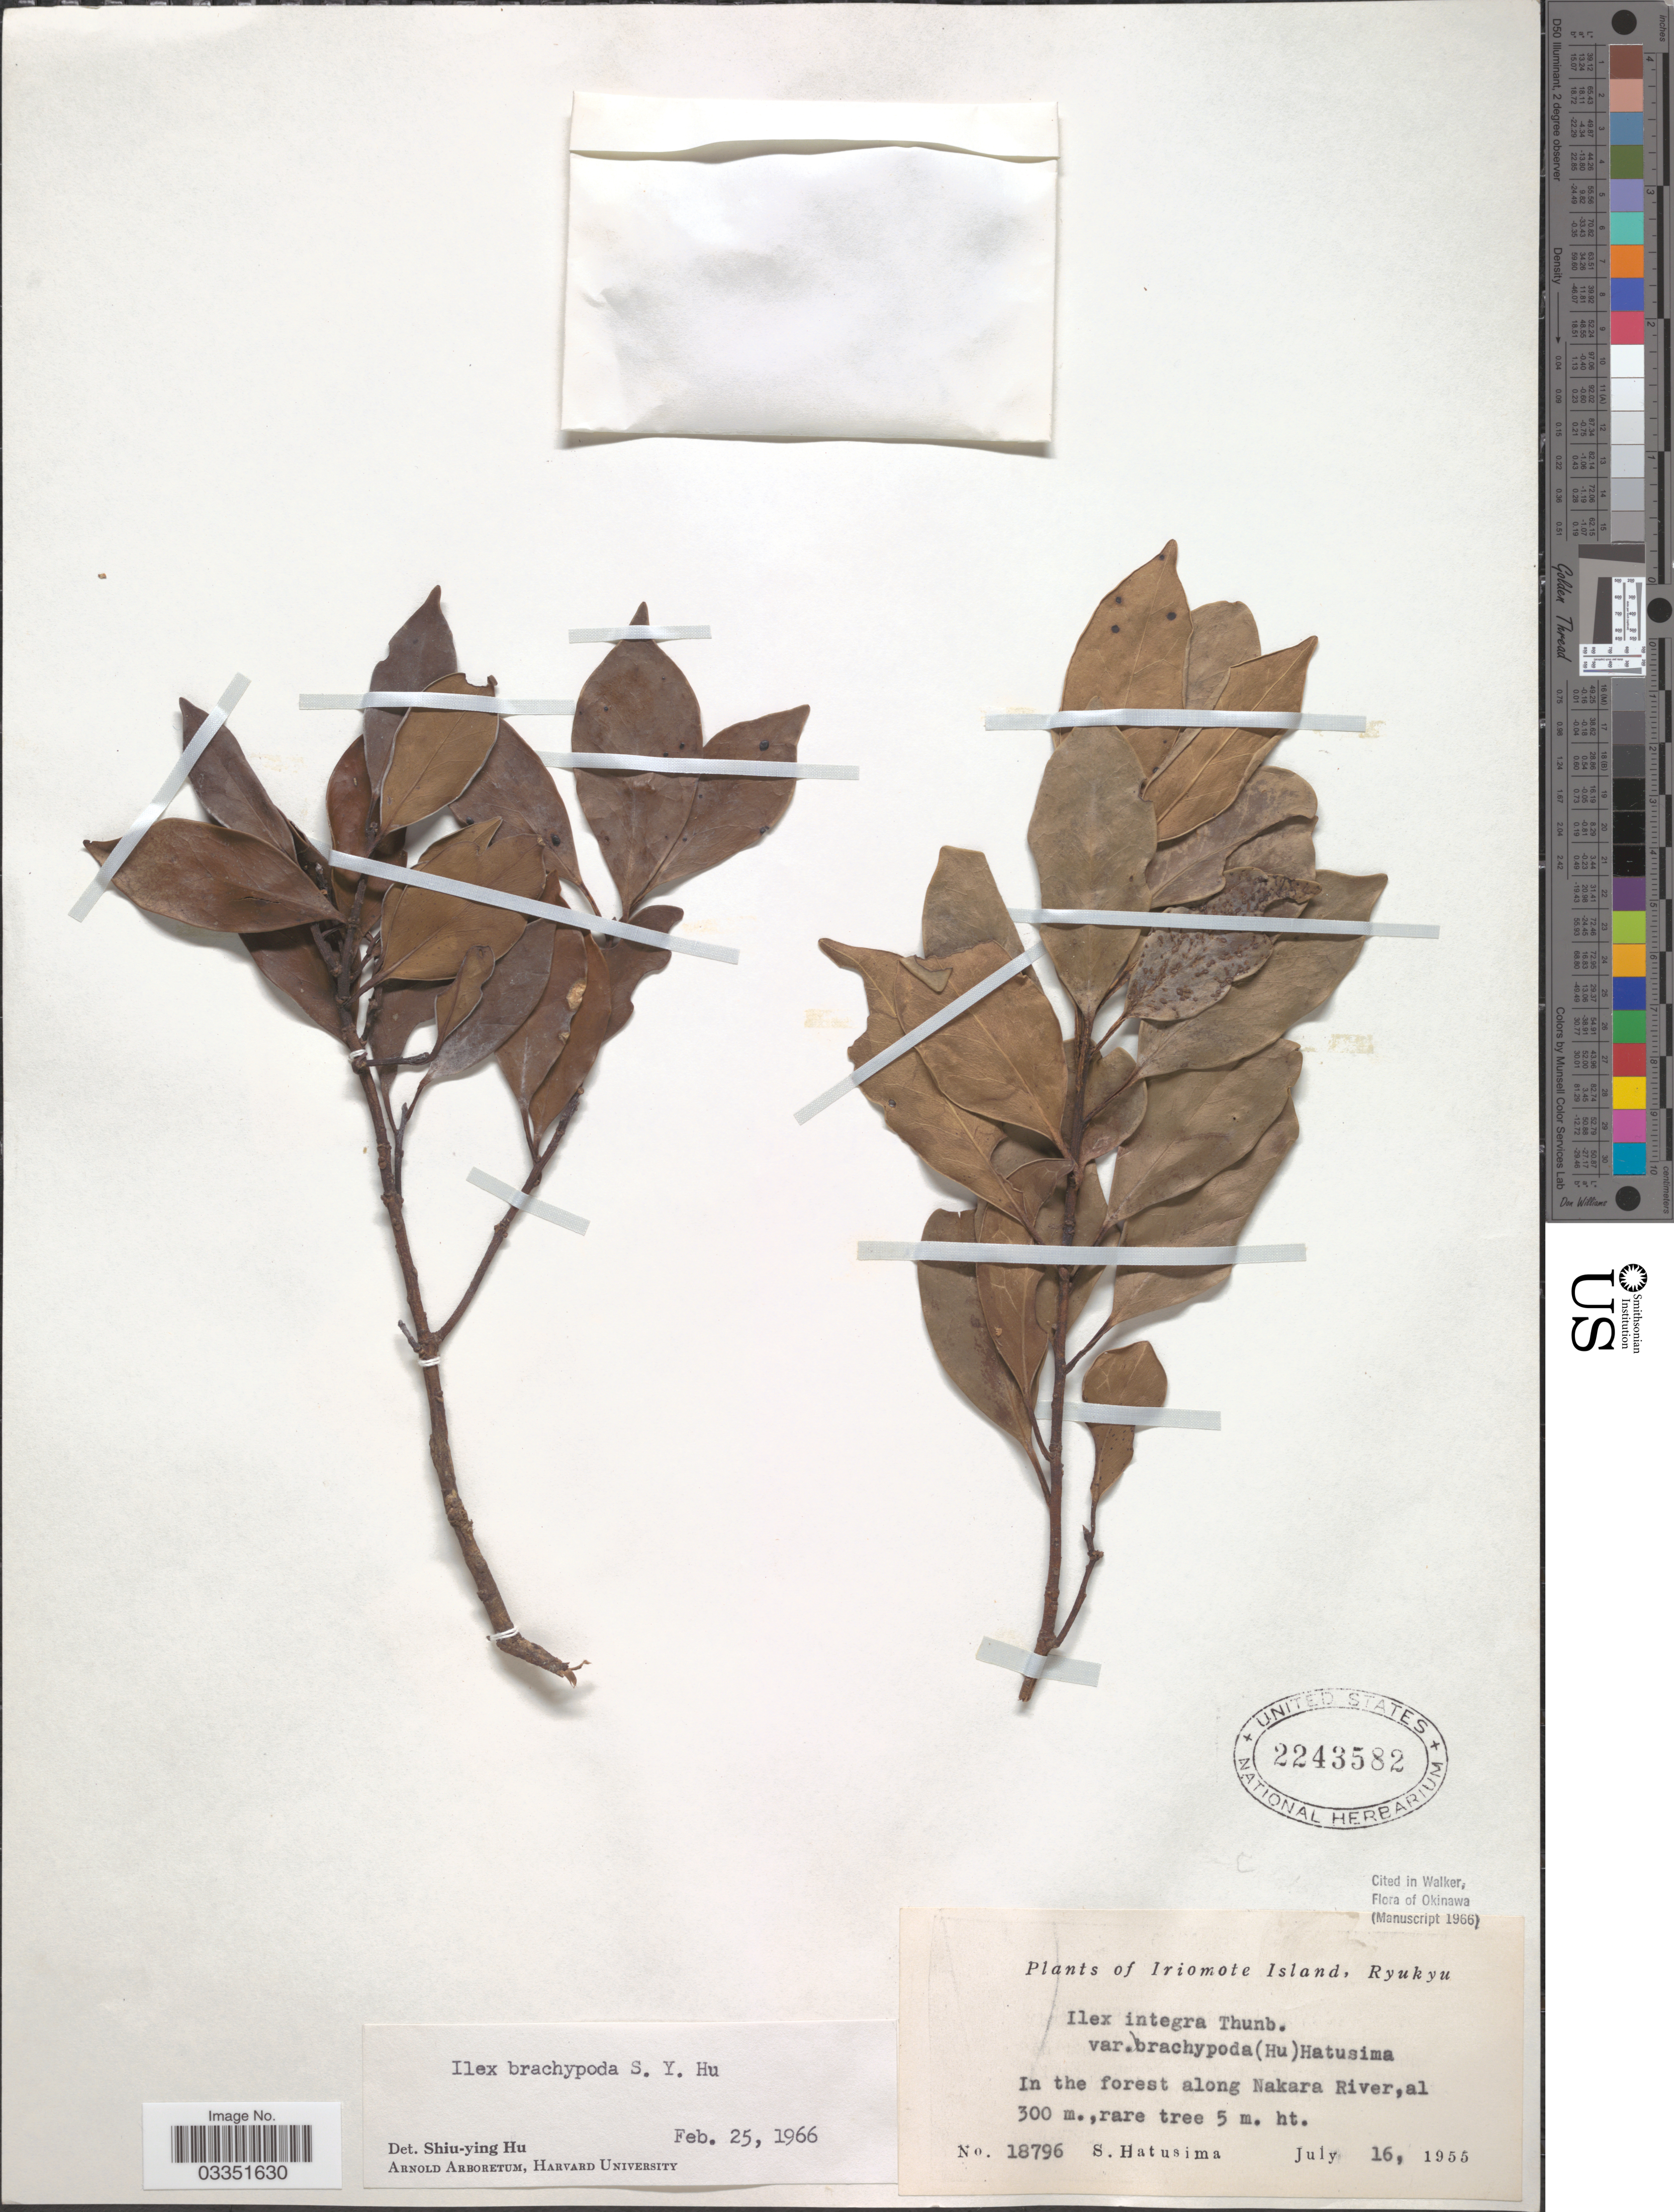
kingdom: Plantae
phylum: Tracheophyta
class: Magnoliopsida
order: Aquifoliales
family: Aquifoliaceae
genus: Ilex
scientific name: Ilex brachypoda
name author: S.Y. Hu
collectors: S. Hatusima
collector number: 18796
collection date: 1955-07-16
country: Japan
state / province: Okinawa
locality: Iriomote Island. Ryukyu. In the forest along Nakara River.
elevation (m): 300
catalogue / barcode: US 2243582